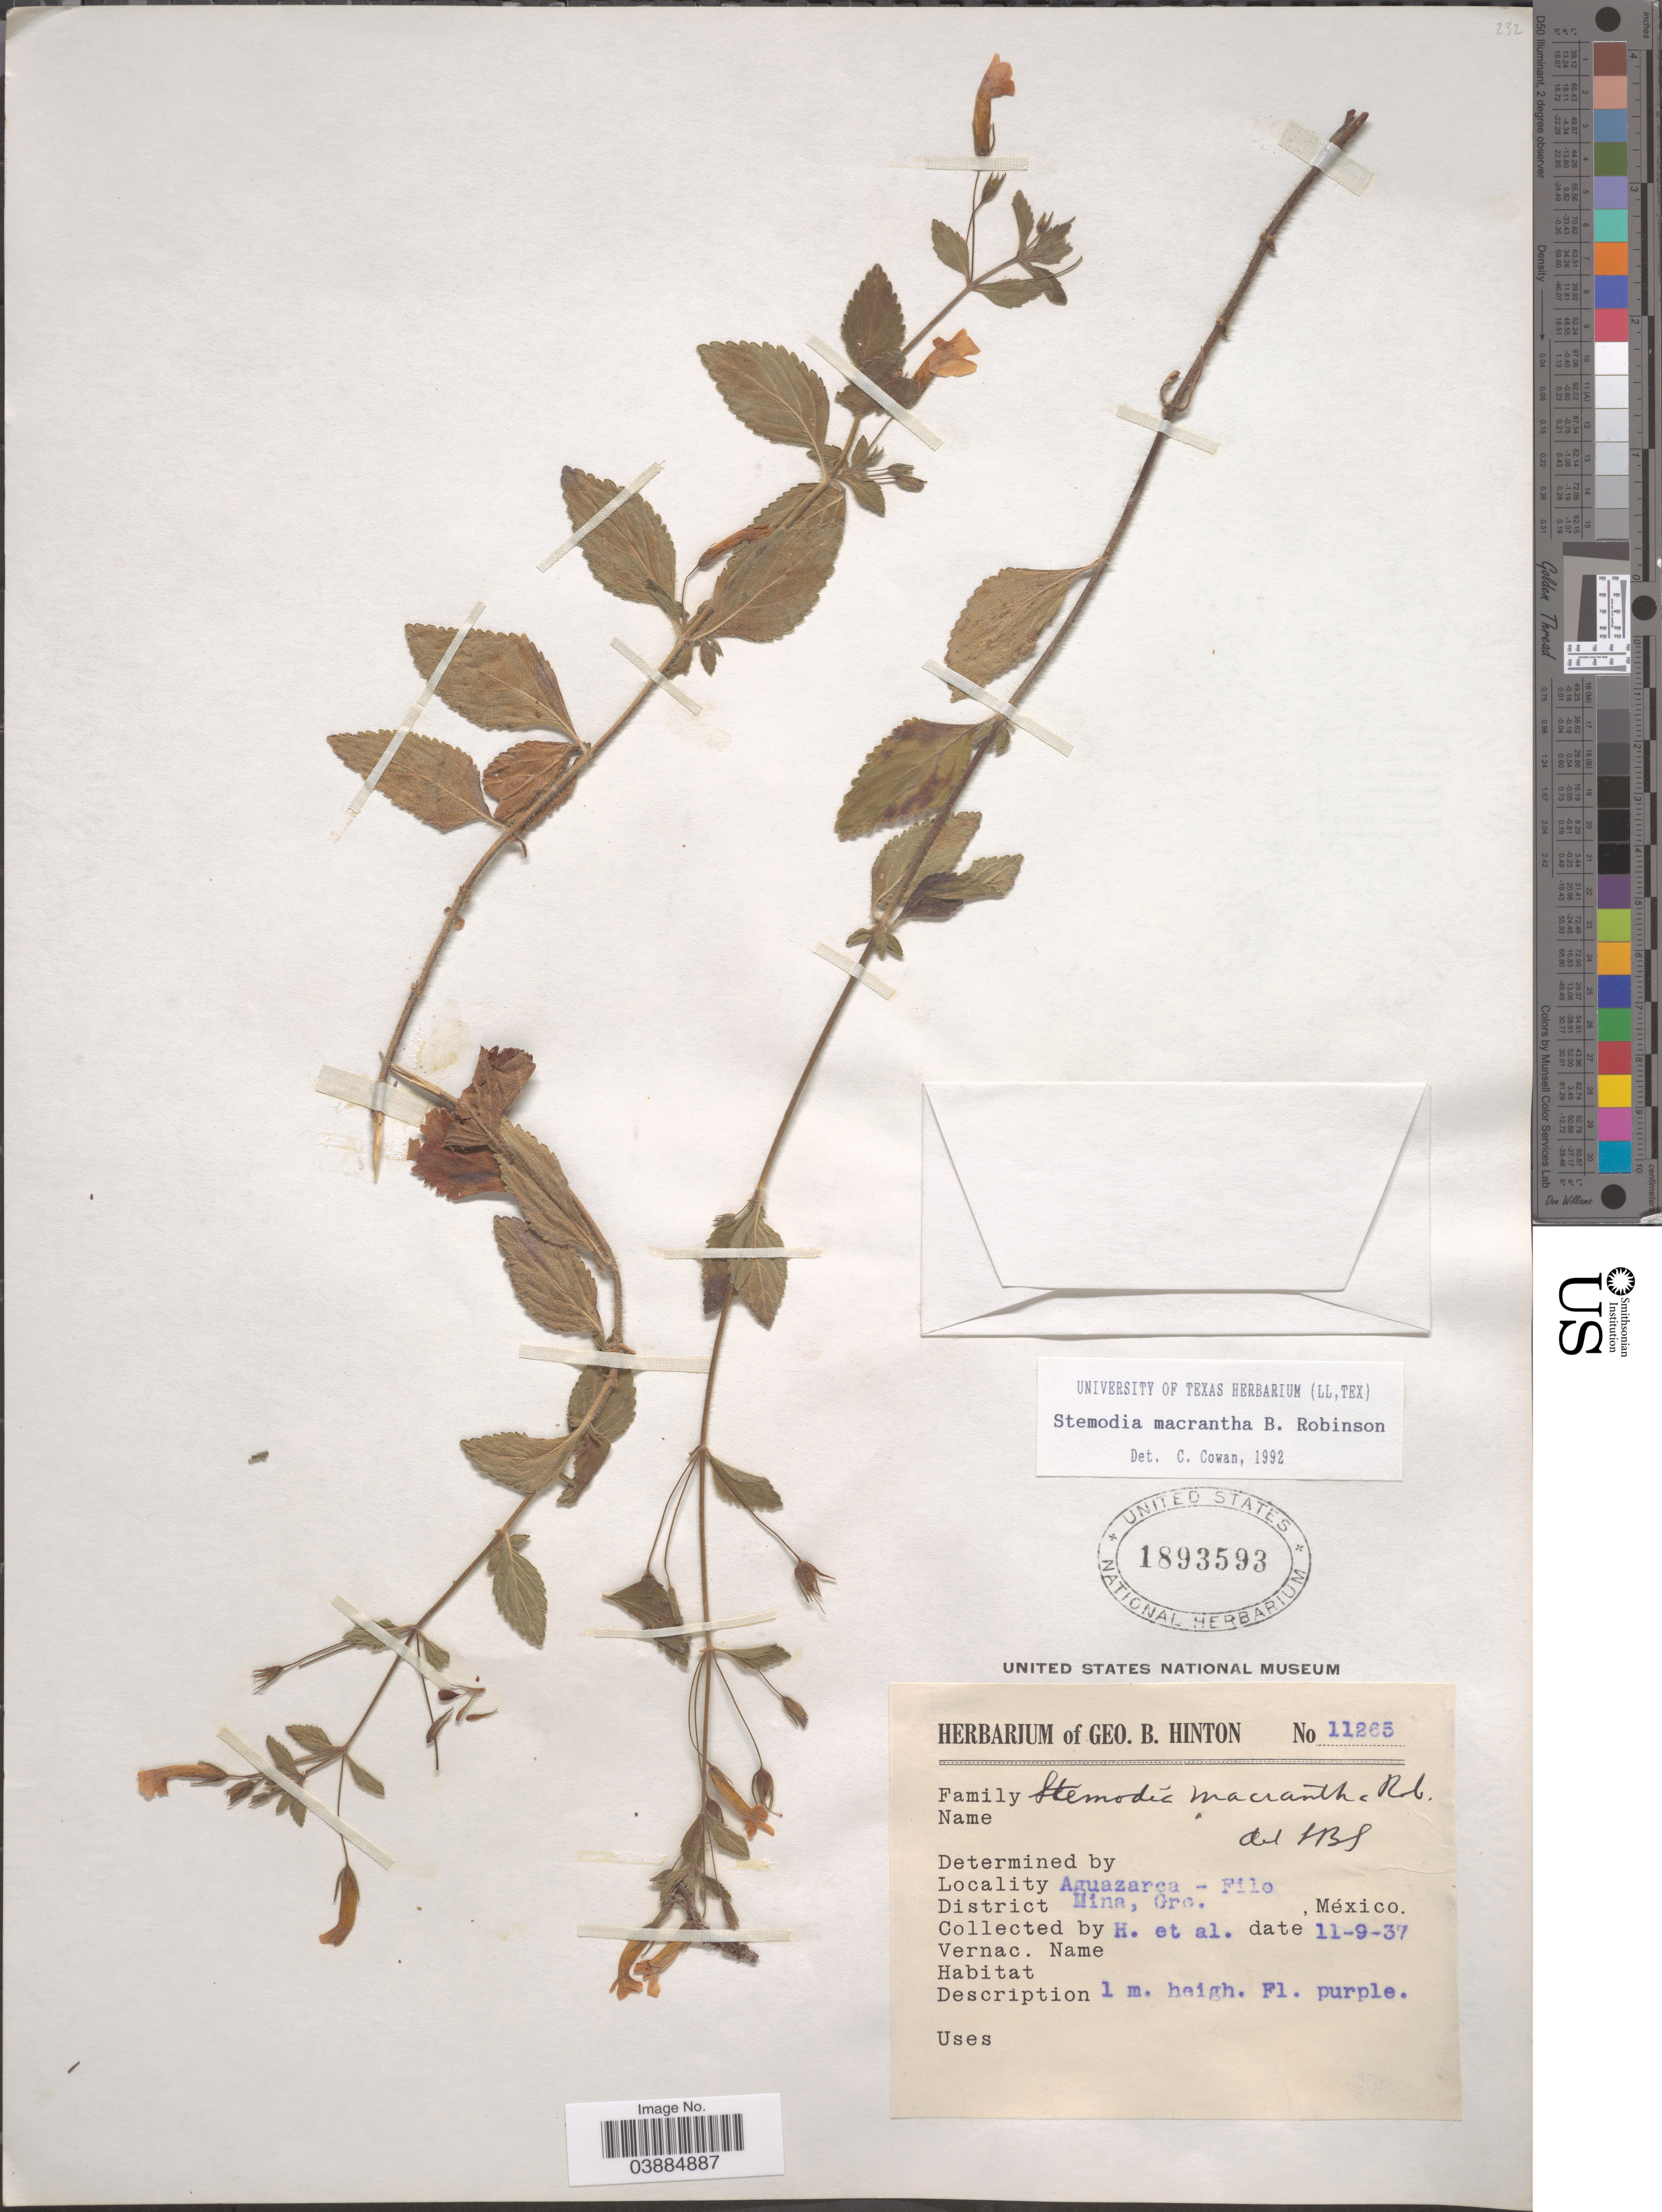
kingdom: Plantae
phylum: Tracheophyta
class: Magnoliopsida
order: Lamiales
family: Plantaginaceae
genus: Stemodia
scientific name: Stemodia micrantha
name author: Brandegee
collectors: G. B. Hinton & et al.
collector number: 11265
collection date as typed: Transcribed d/m/y: 11/9/37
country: Mexico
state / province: Guerrero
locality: Aguazarca - Filo. District Mina.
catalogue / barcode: US 1893593